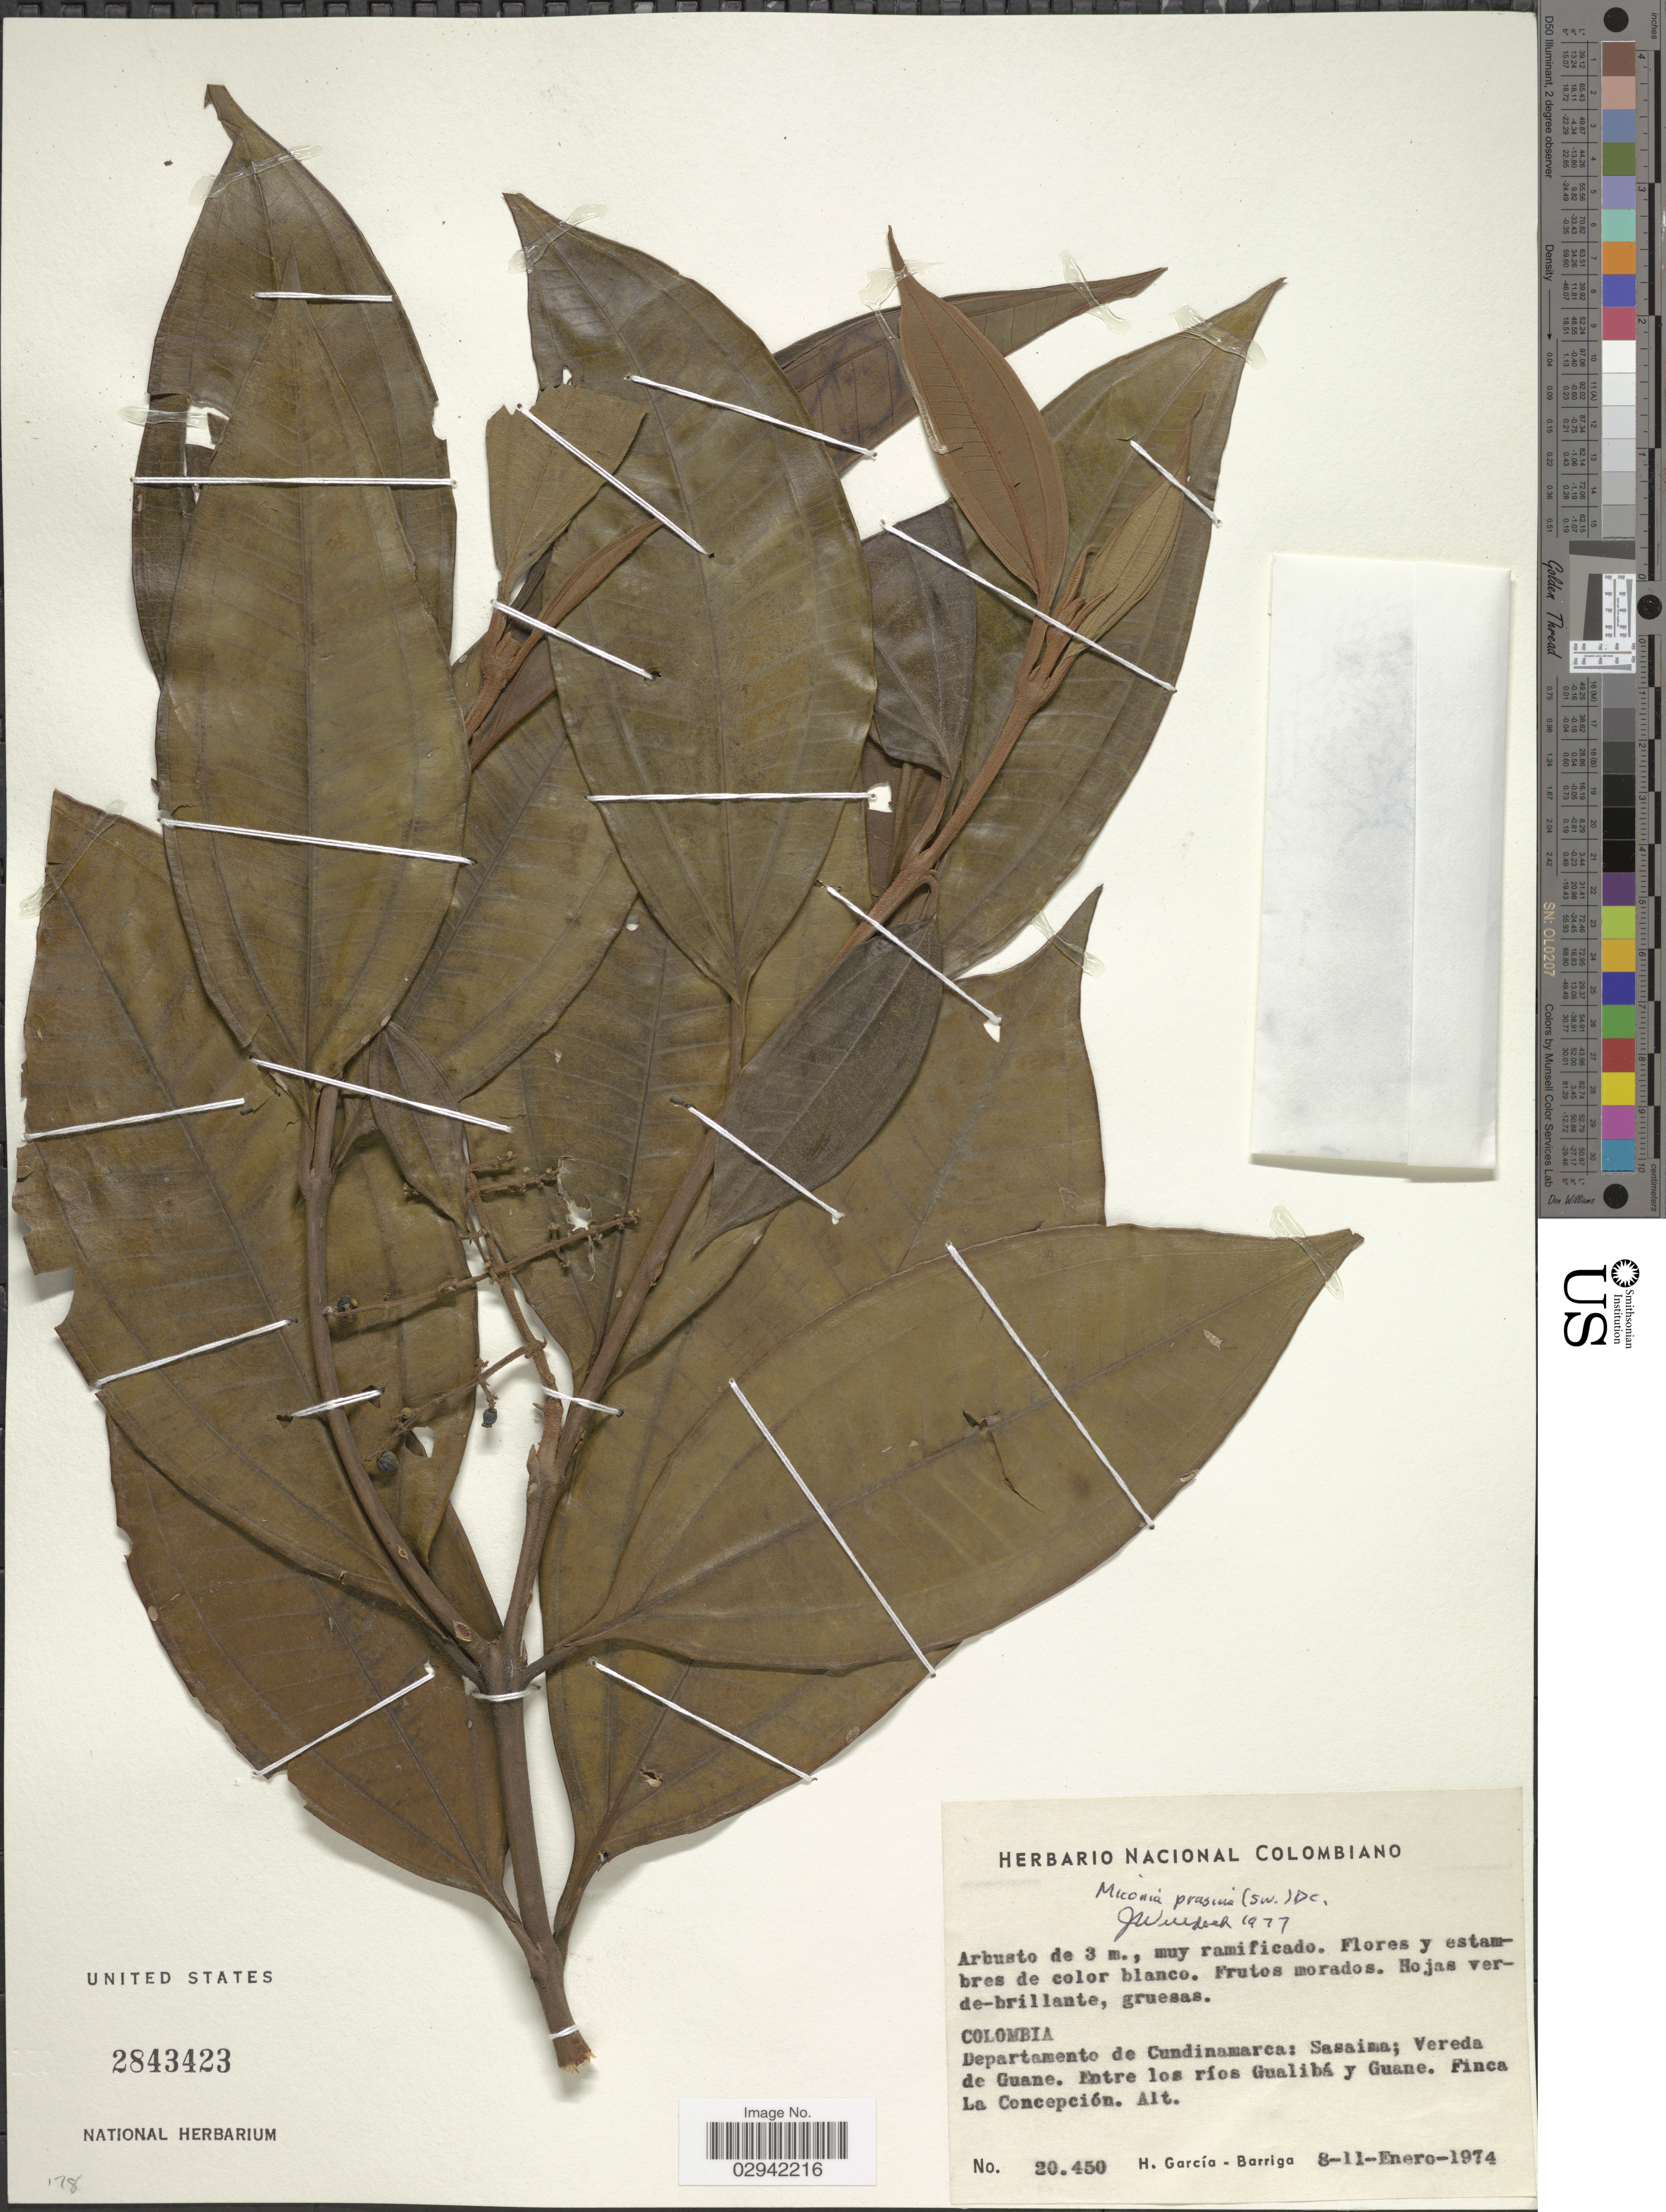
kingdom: Plantae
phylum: Tracheophyta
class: Magnoliopsida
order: Myrtales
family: Melastomataceae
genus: Miconia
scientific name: Miconia prasina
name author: (Sw.) DC.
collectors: H. García Barriga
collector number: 20450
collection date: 1974-01-08/1974-01-11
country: Colombia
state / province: Cundinamarca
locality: Departamento de Cundinamarca: Sasaima; Vereda de Guane. Entre los ríos Gualibá y Guane. Finca La Concepción.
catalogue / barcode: US 2843423